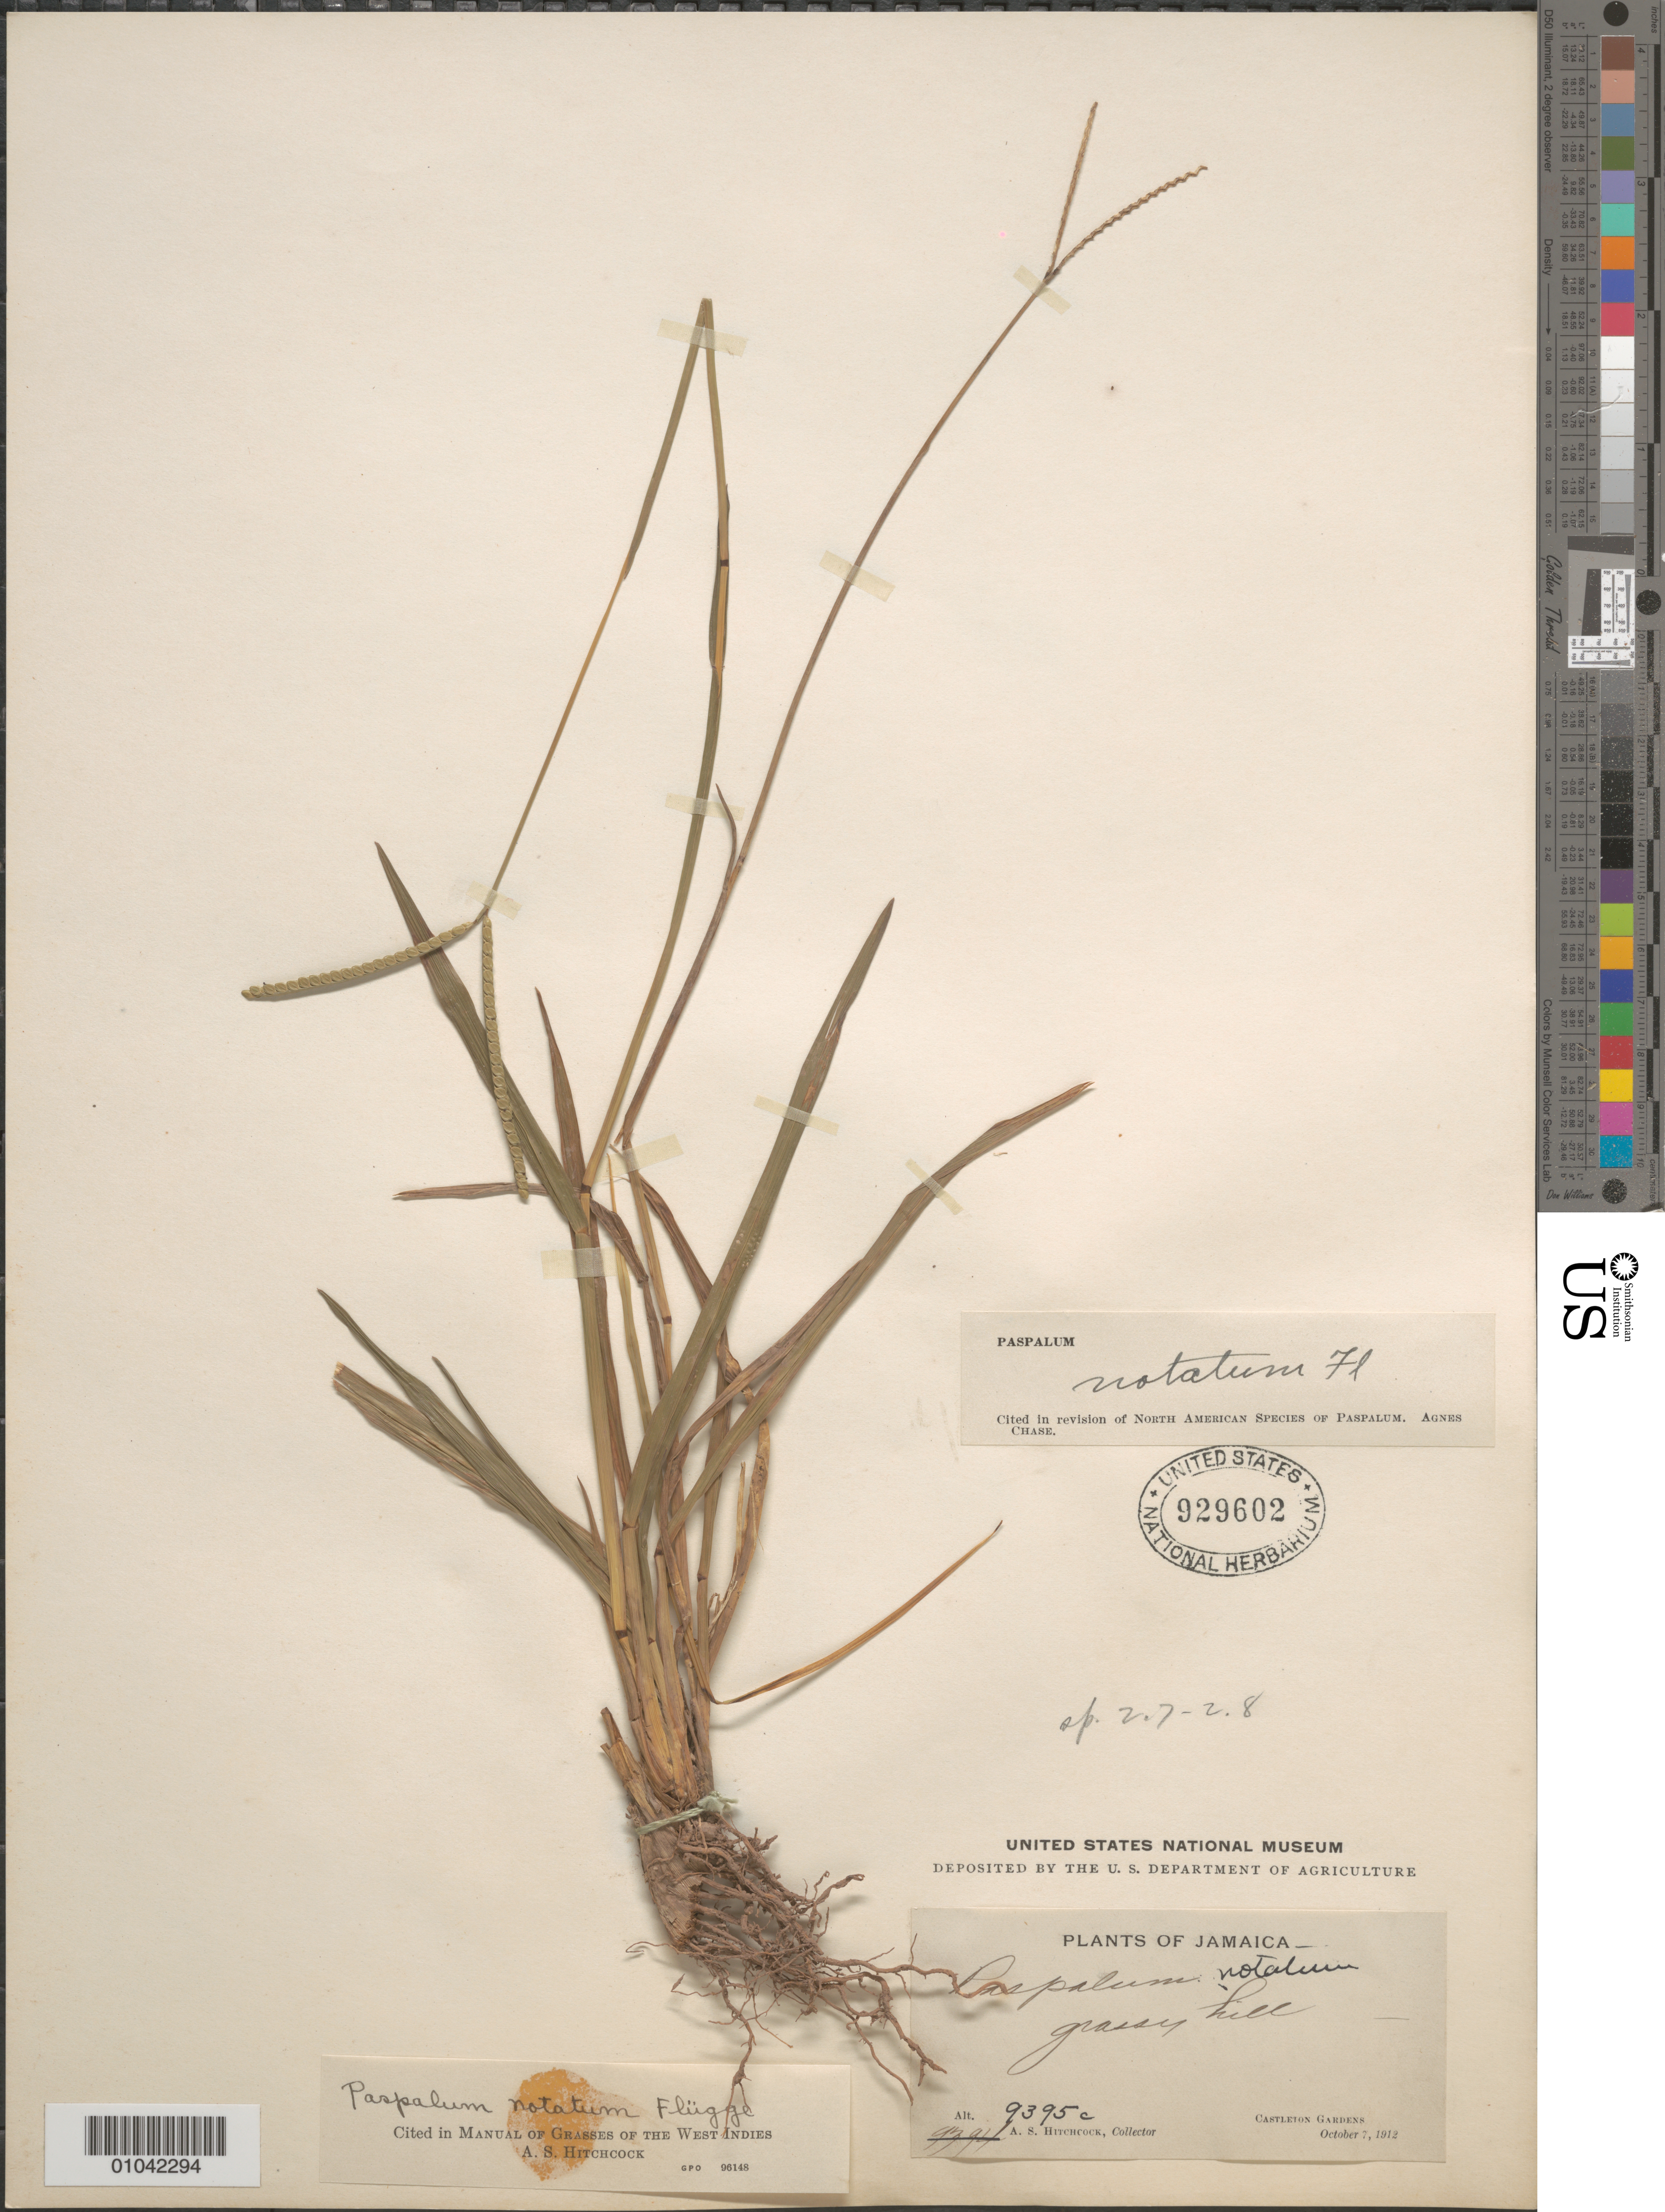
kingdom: Plantae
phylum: Tracheophyta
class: Liliopsida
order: Poales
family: Poaceae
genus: Paspalum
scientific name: Paspalum notatum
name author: Flüggé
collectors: A. S. Hitchcock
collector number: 9395a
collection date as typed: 07 Oct 1912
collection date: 1912-10-07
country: Jamaica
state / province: Saint Andrew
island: Jamaica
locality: Castleton Gardens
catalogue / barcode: US 929602